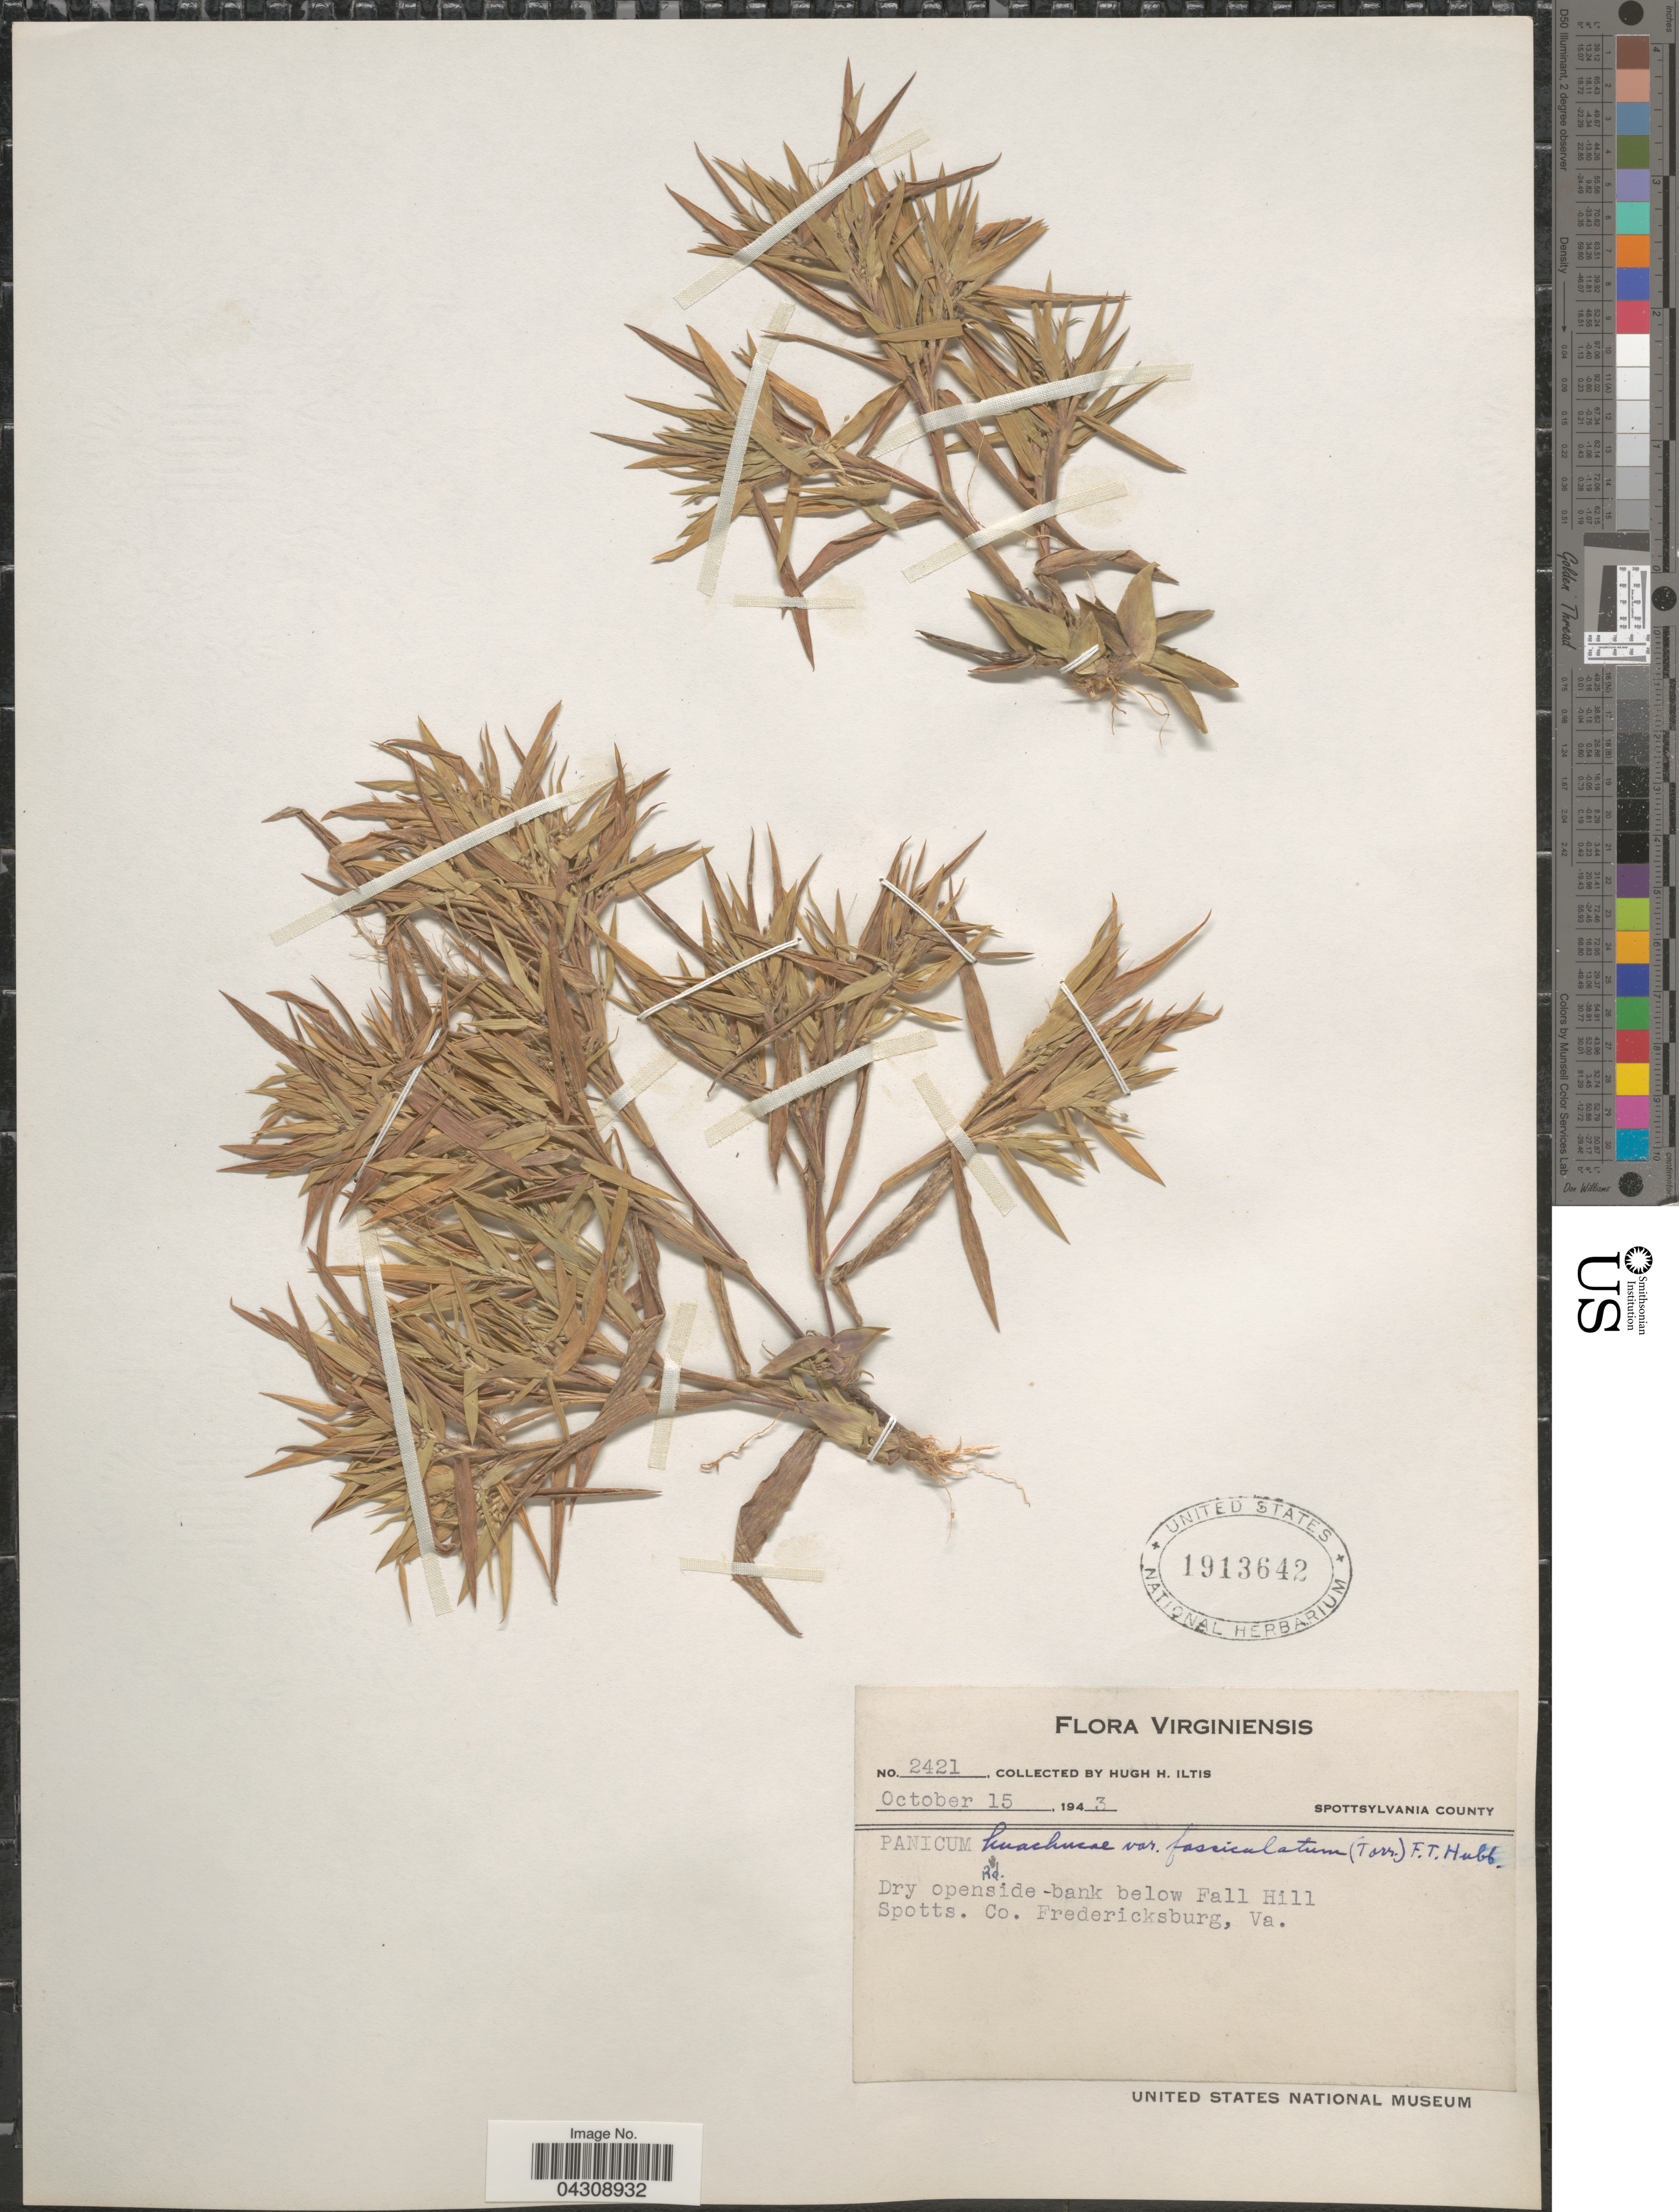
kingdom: Plantae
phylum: Tracheophyta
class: Liliopsida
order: Poales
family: Poaceae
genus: Dichanthelium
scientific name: Dichanthelium acuminatum var. acuminatum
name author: (Sw.) Gould & C.A. Clark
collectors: H. Iltis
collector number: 2421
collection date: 1943-10-15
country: United States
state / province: Virginia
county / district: Spotsylvania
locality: Spottsylvania County. Dry openside-bank below Fall Hill Spotts. Co. Fredericksburg.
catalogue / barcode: US 1913642